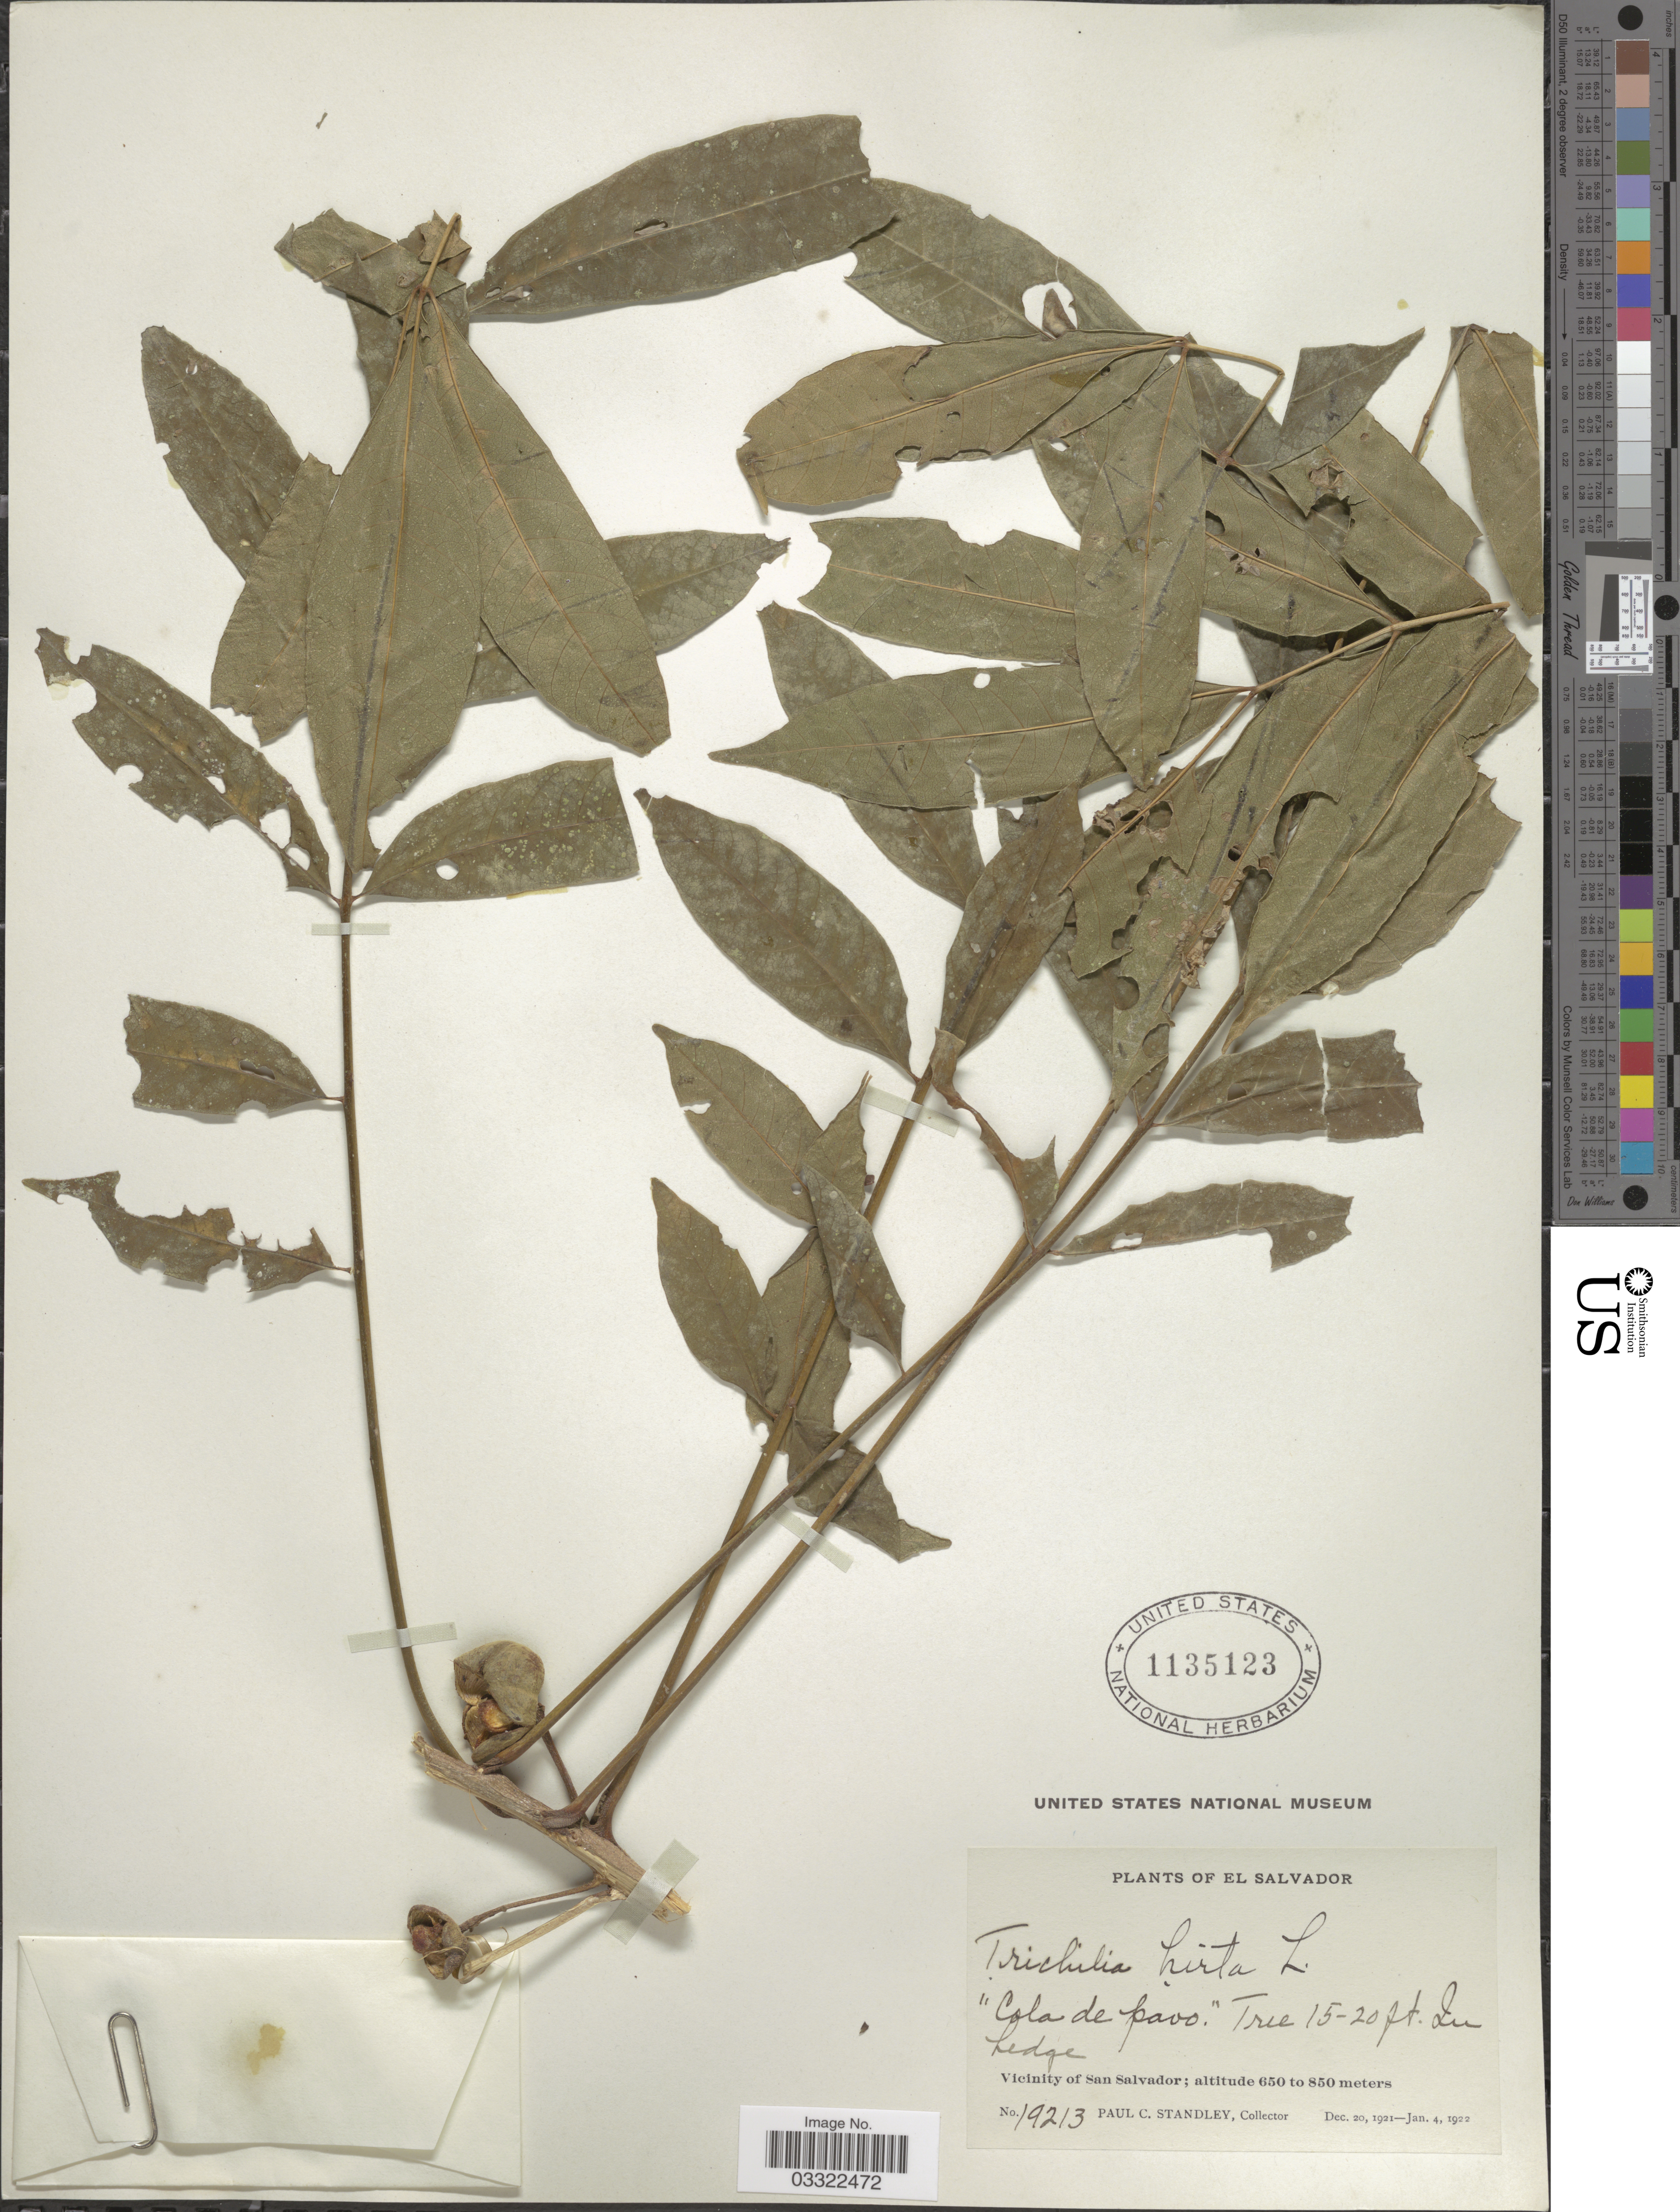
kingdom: Plantae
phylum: Tracheophyta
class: Magnoliopsida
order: Sapindales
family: Meliaceae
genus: Trichilia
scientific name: Trichilia hirta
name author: L.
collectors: P. C. Standley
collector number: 19213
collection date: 1921-12-20/1922-01-04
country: El Salvador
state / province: San Salvador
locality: Vicinity of San Salvador.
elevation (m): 650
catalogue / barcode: US 1135123